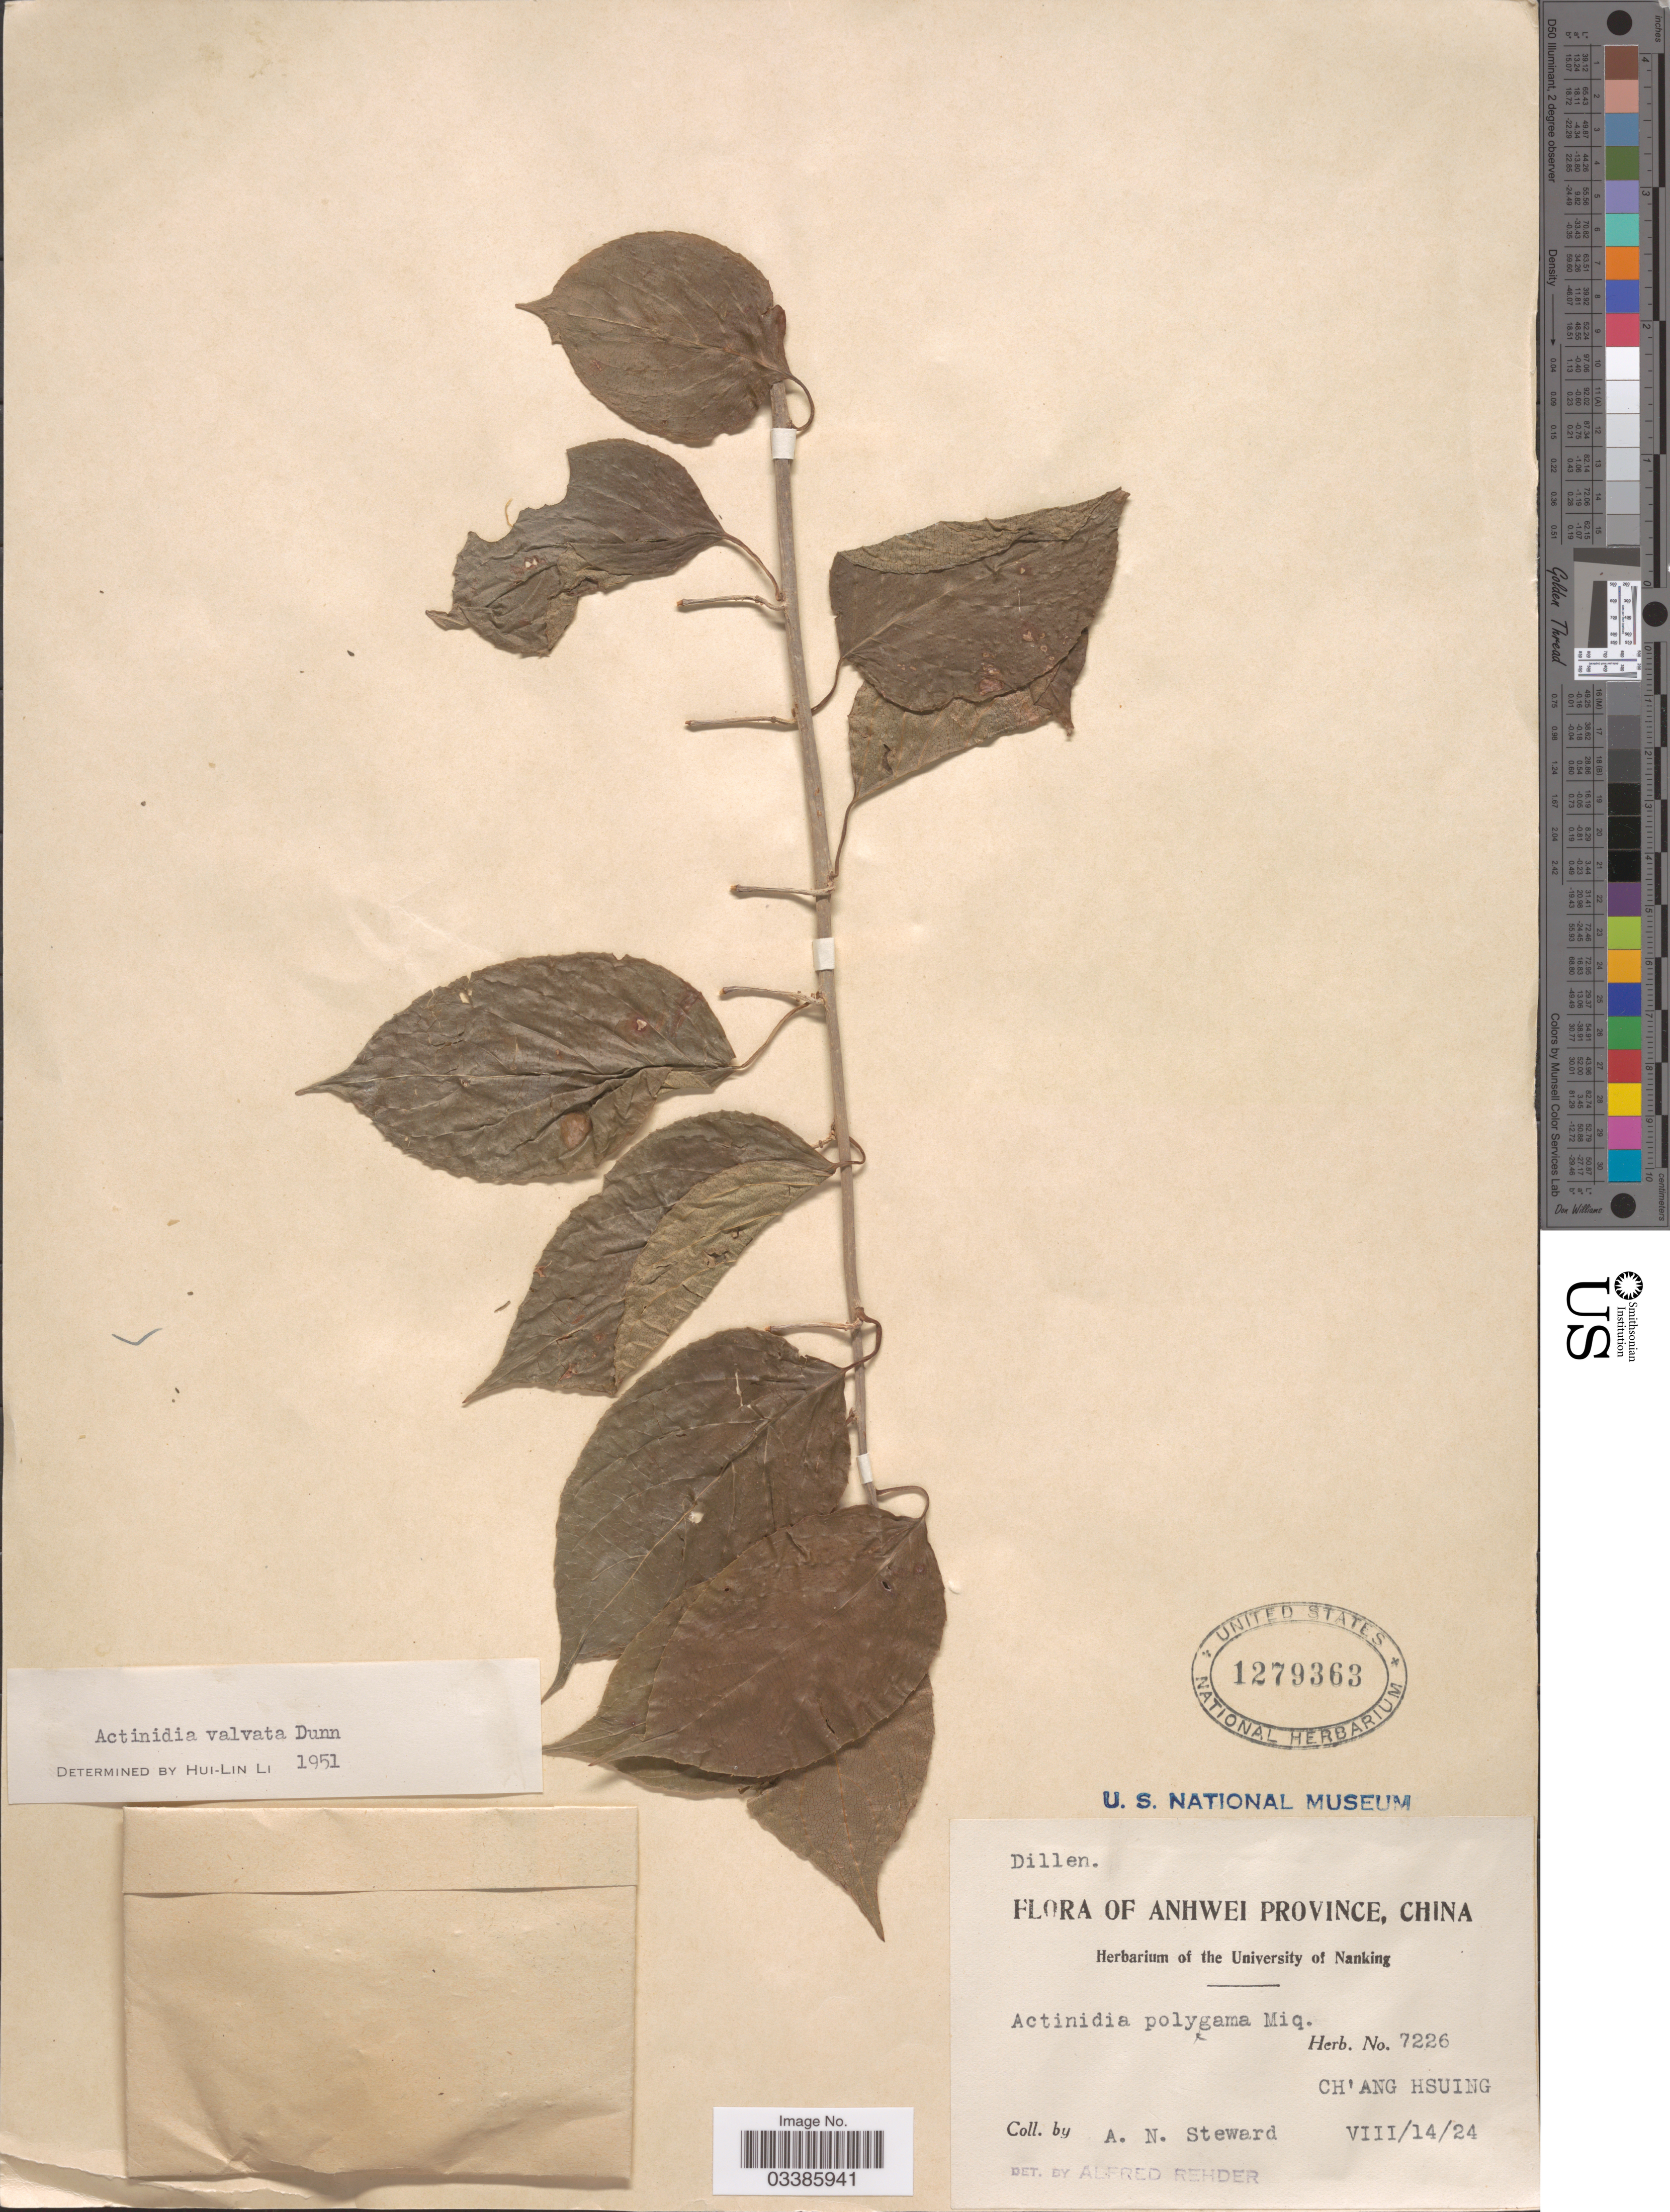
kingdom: Plantae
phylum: Tracheophyta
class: Magnoliopsida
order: Ericales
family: Actinidiaceae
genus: Actinidia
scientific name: Actinidia valvata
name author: Dunn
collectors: A. N. Steward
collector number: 7226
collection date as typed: Transcribed d/m/y: 14/8/24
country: China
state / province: Anhui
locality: Anhwei Province. Ch'ang Hsuing.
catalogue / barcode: US 1279363